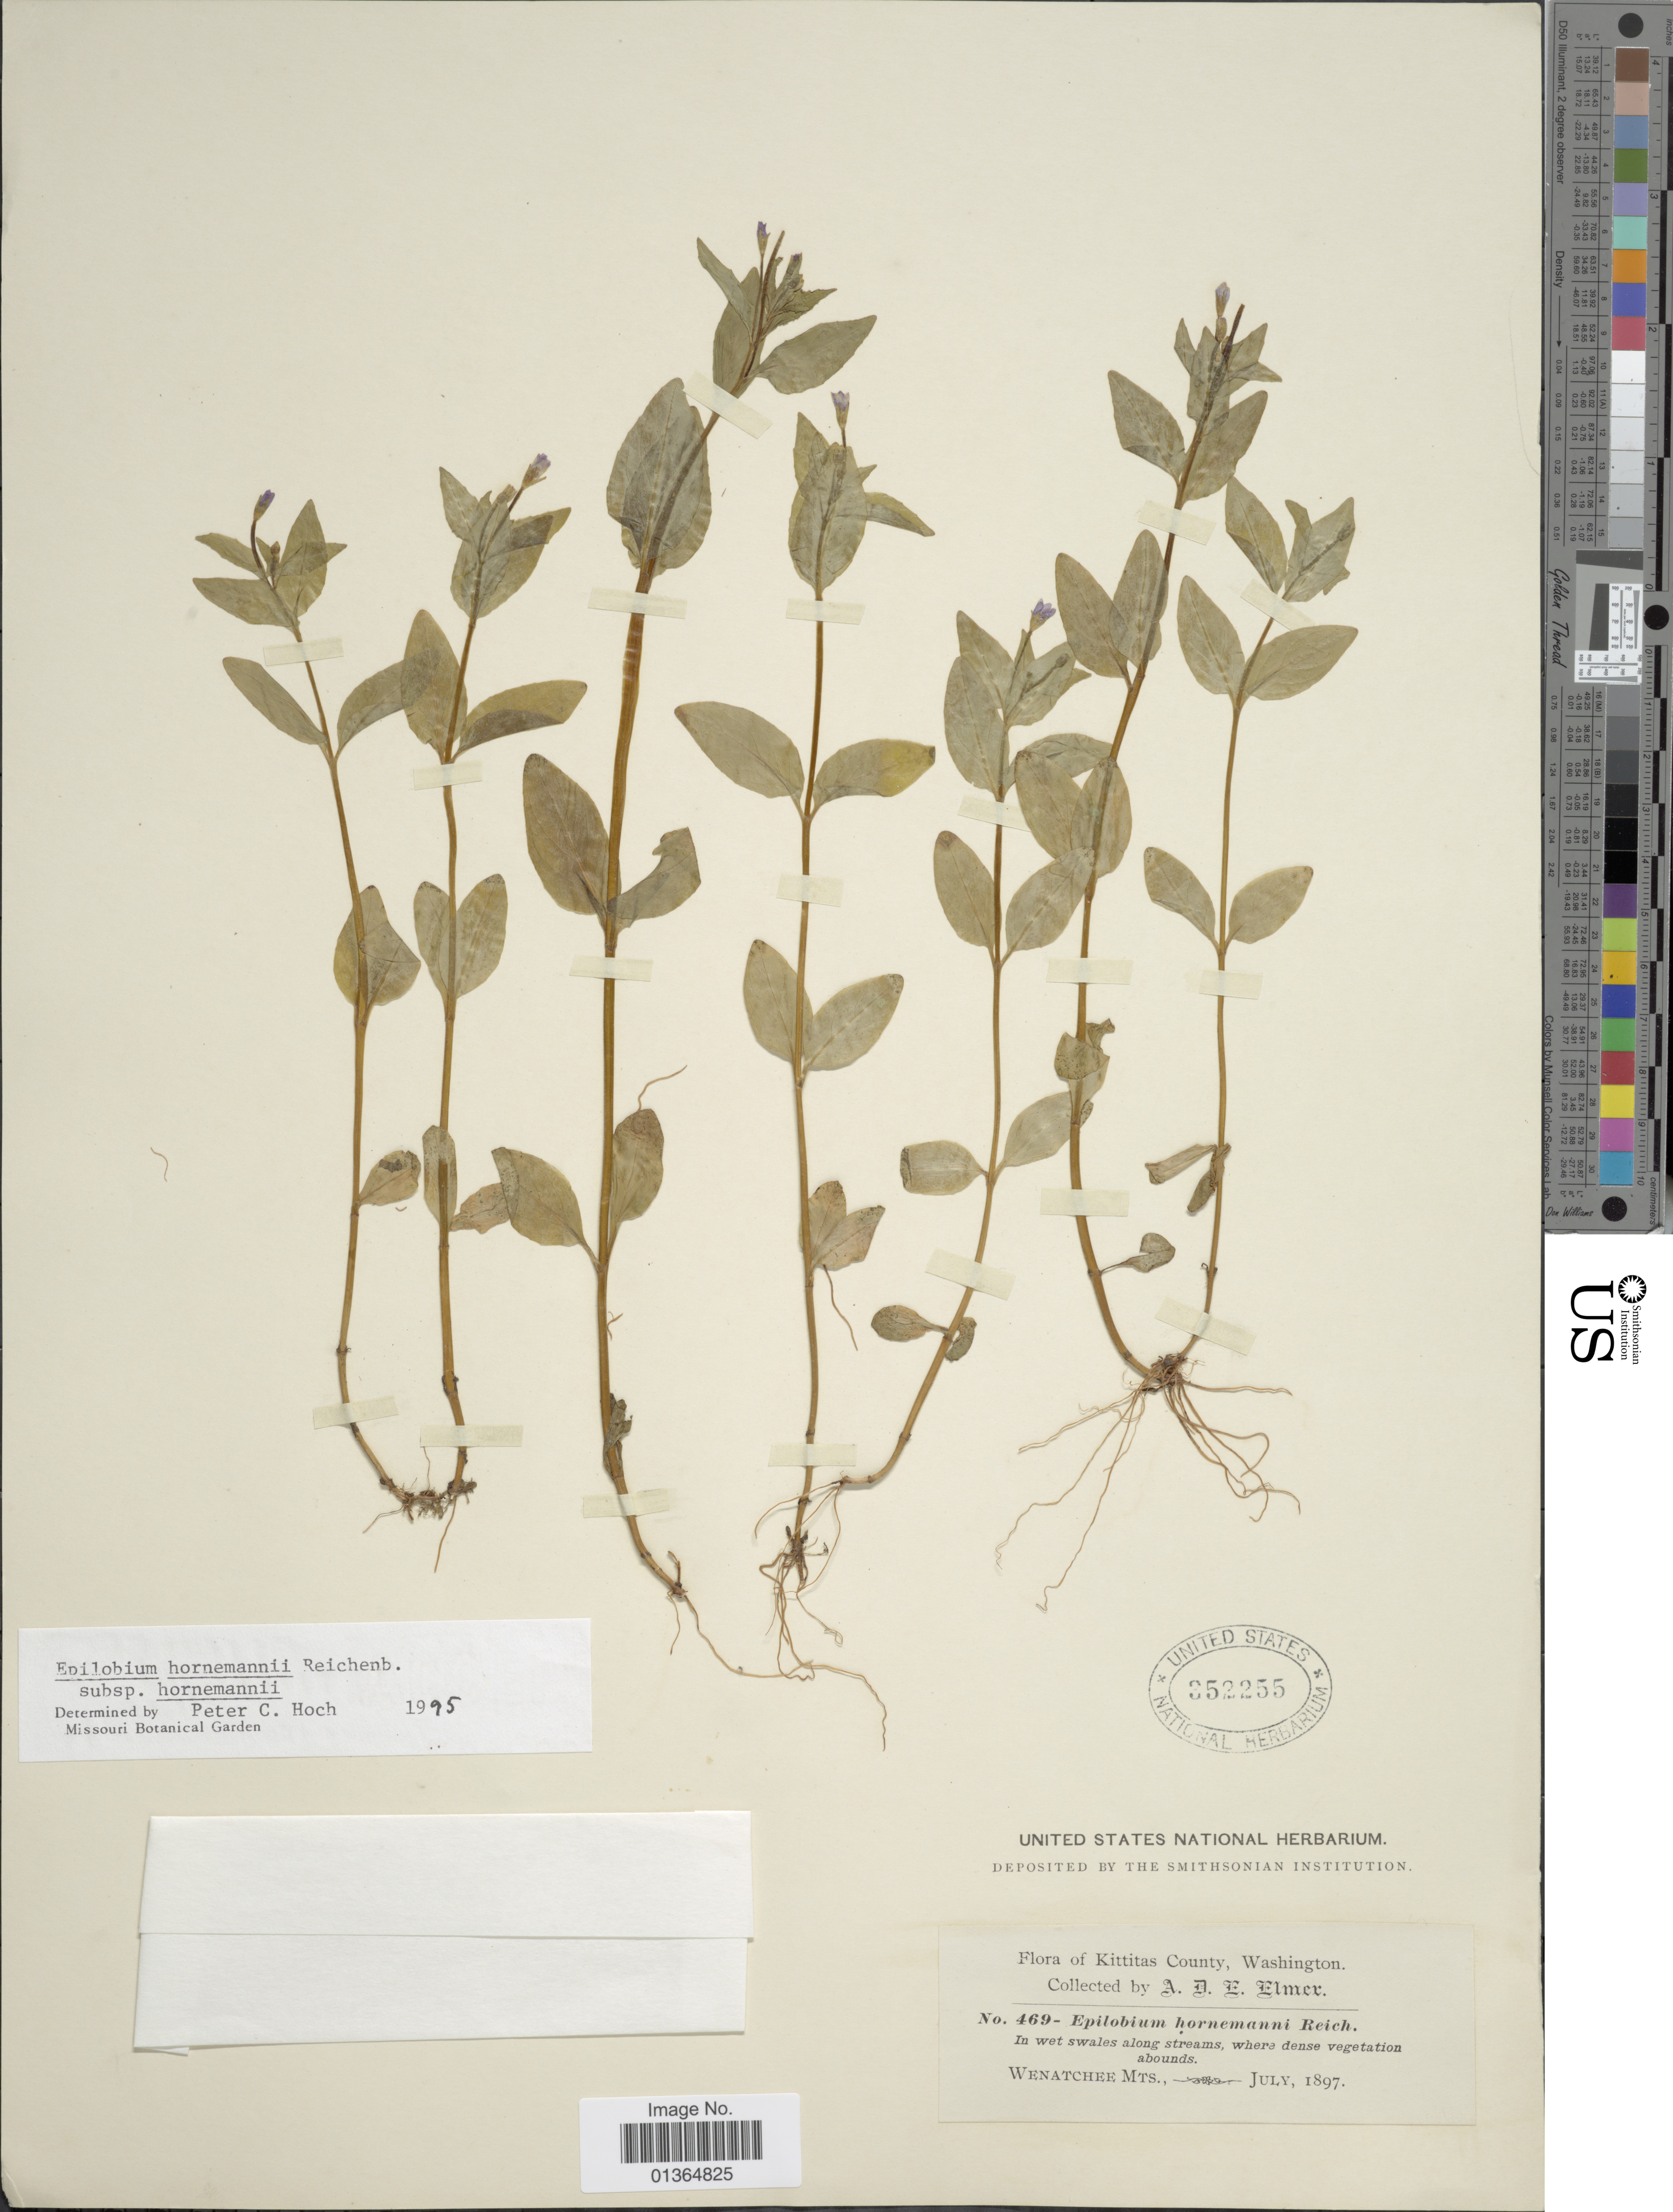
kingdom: Plantae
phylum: Tracheophyta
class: Magnoliopsida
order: Myrtales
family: Onagraceae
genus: Epilobium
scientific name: Epilobium hornemannii subsp. hornemannii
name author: Rchb.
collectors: A. D. E. Elmer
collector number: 469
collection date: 1897-07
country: United States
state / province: Washington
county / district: Kittitas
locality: Kittitas County. Wenatchee Mts.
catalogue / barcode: US 352255